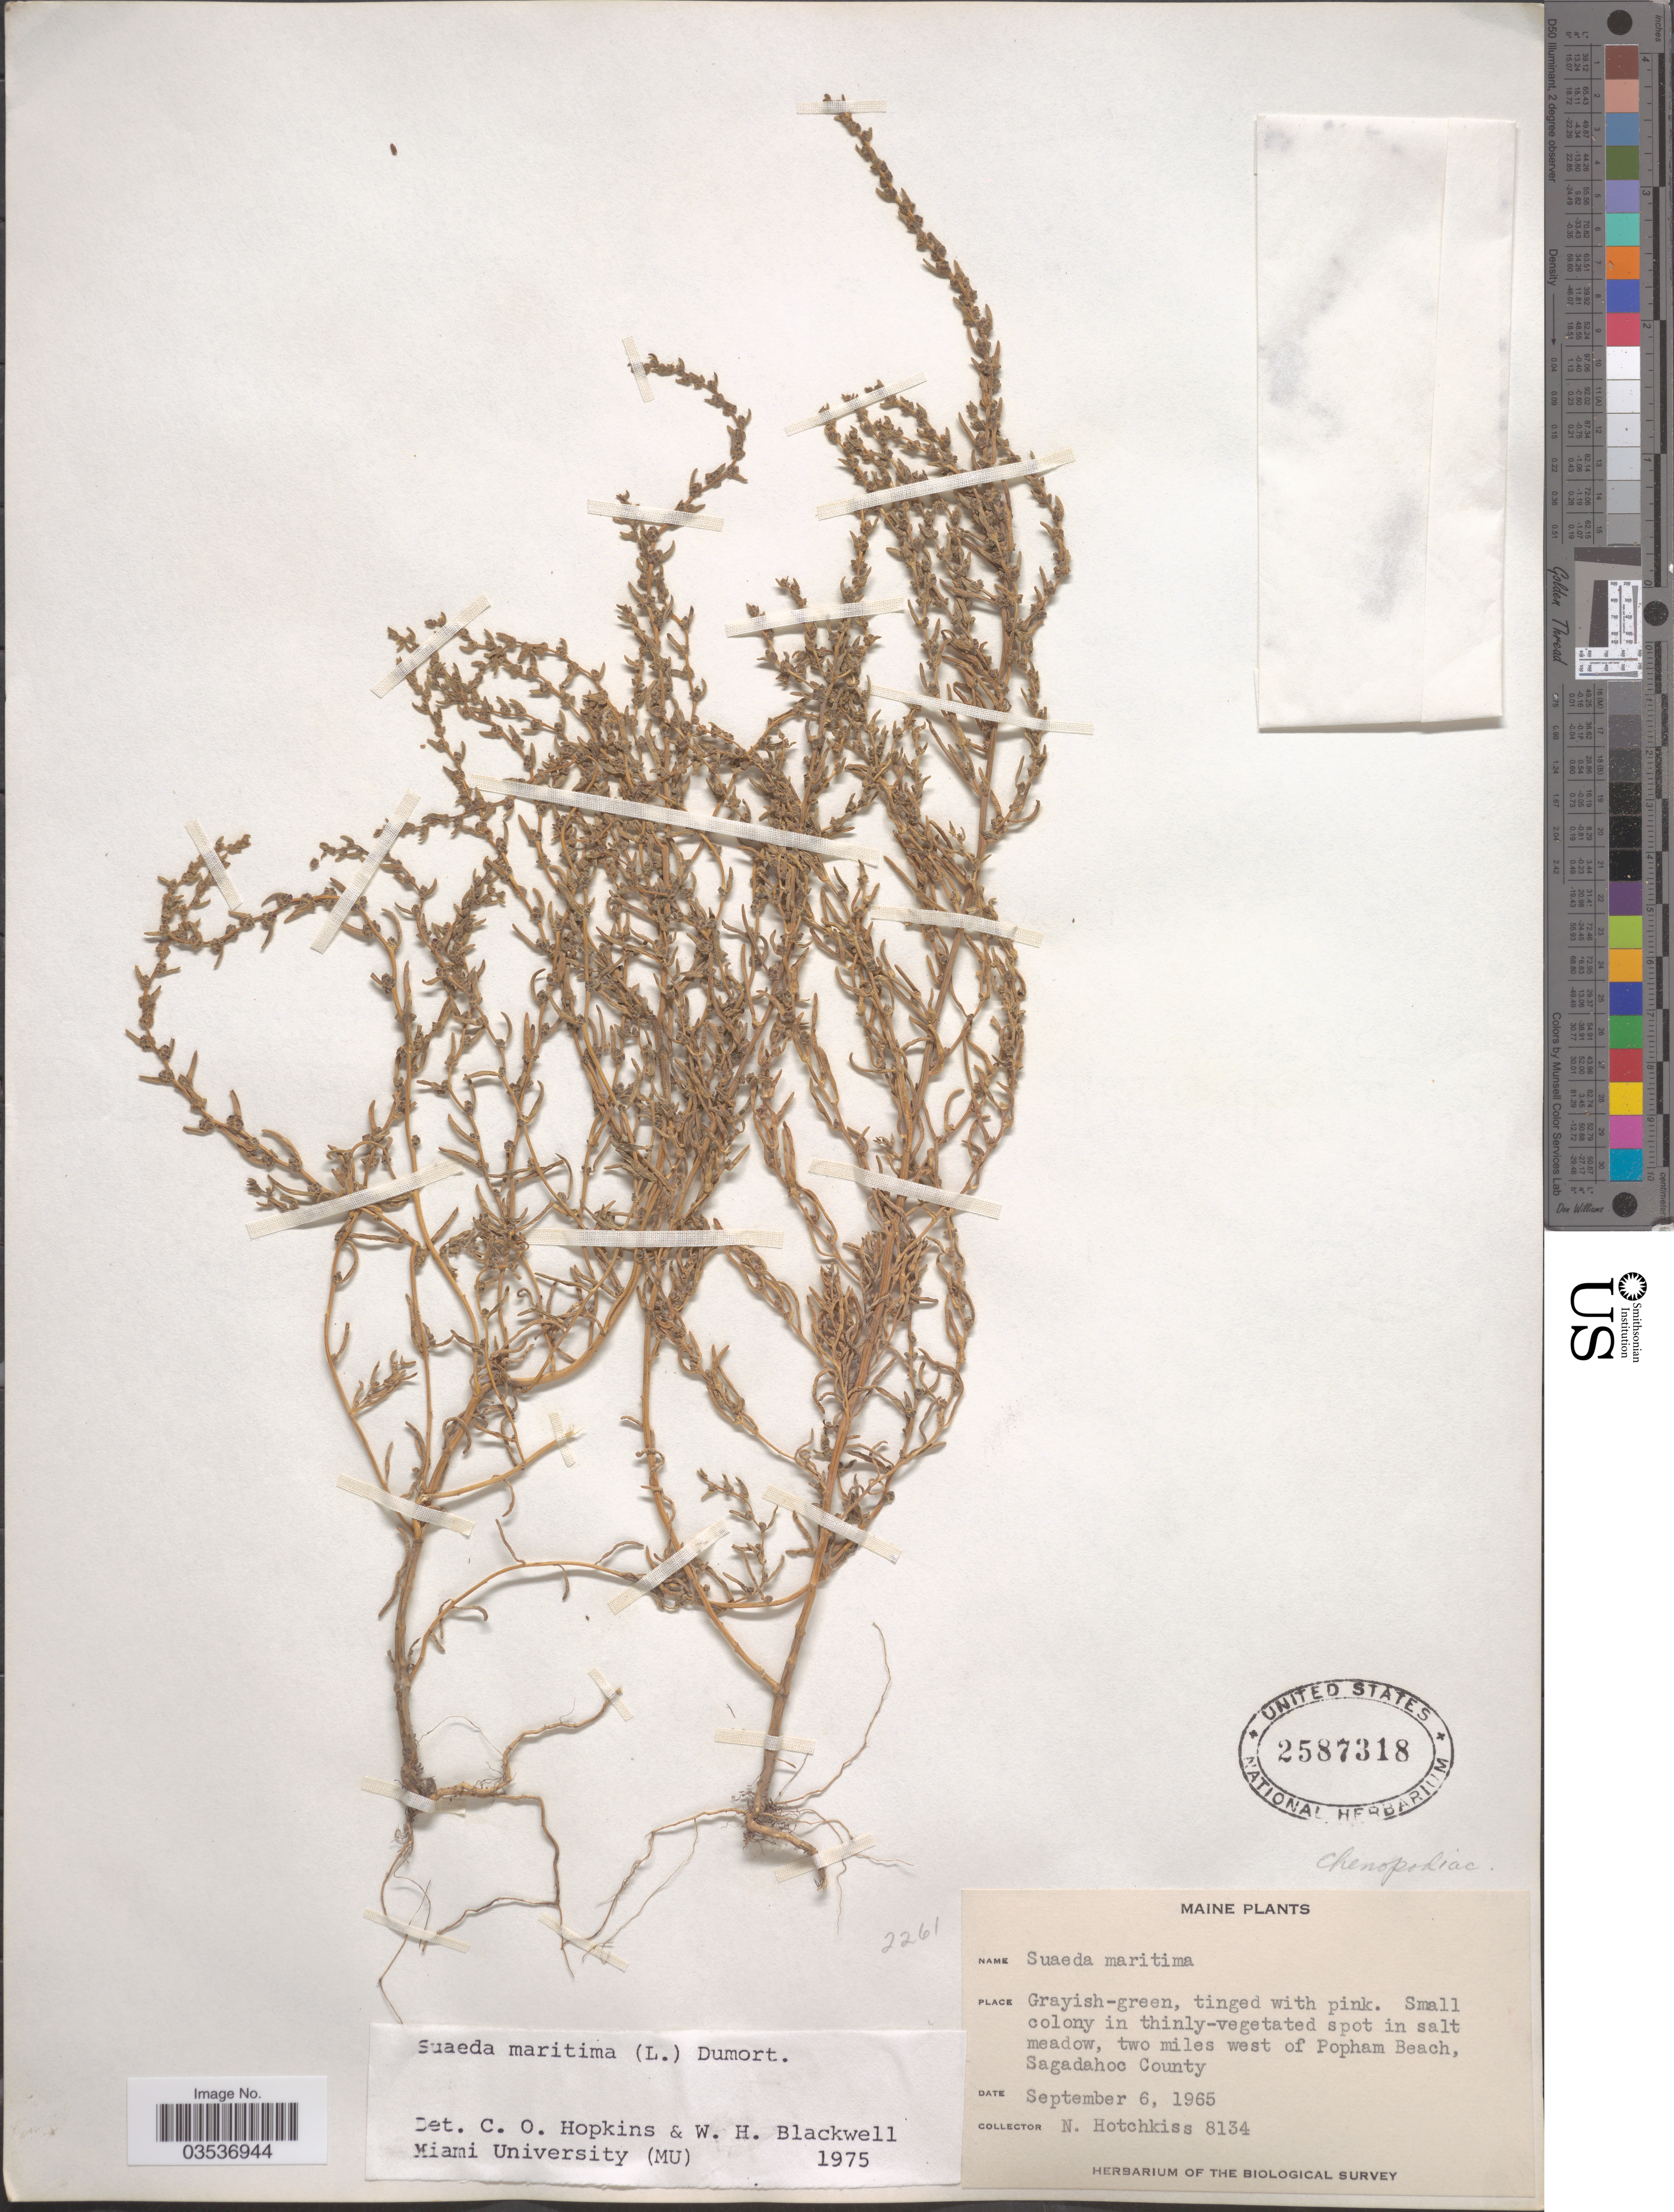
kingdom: Plantae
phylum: Tracheophyta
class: Magnoliopsida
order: Caryophyllales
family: Amaranthaceae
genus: Suaeda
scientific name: Suaeda maritima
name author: (L.) Dumort.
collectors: N. Hotchkiss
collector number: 8134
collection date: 1965-09-06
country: United States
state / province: Maine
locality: Two miles west of Popham Beach, Sagadahoc County.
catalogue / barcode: US 2587318